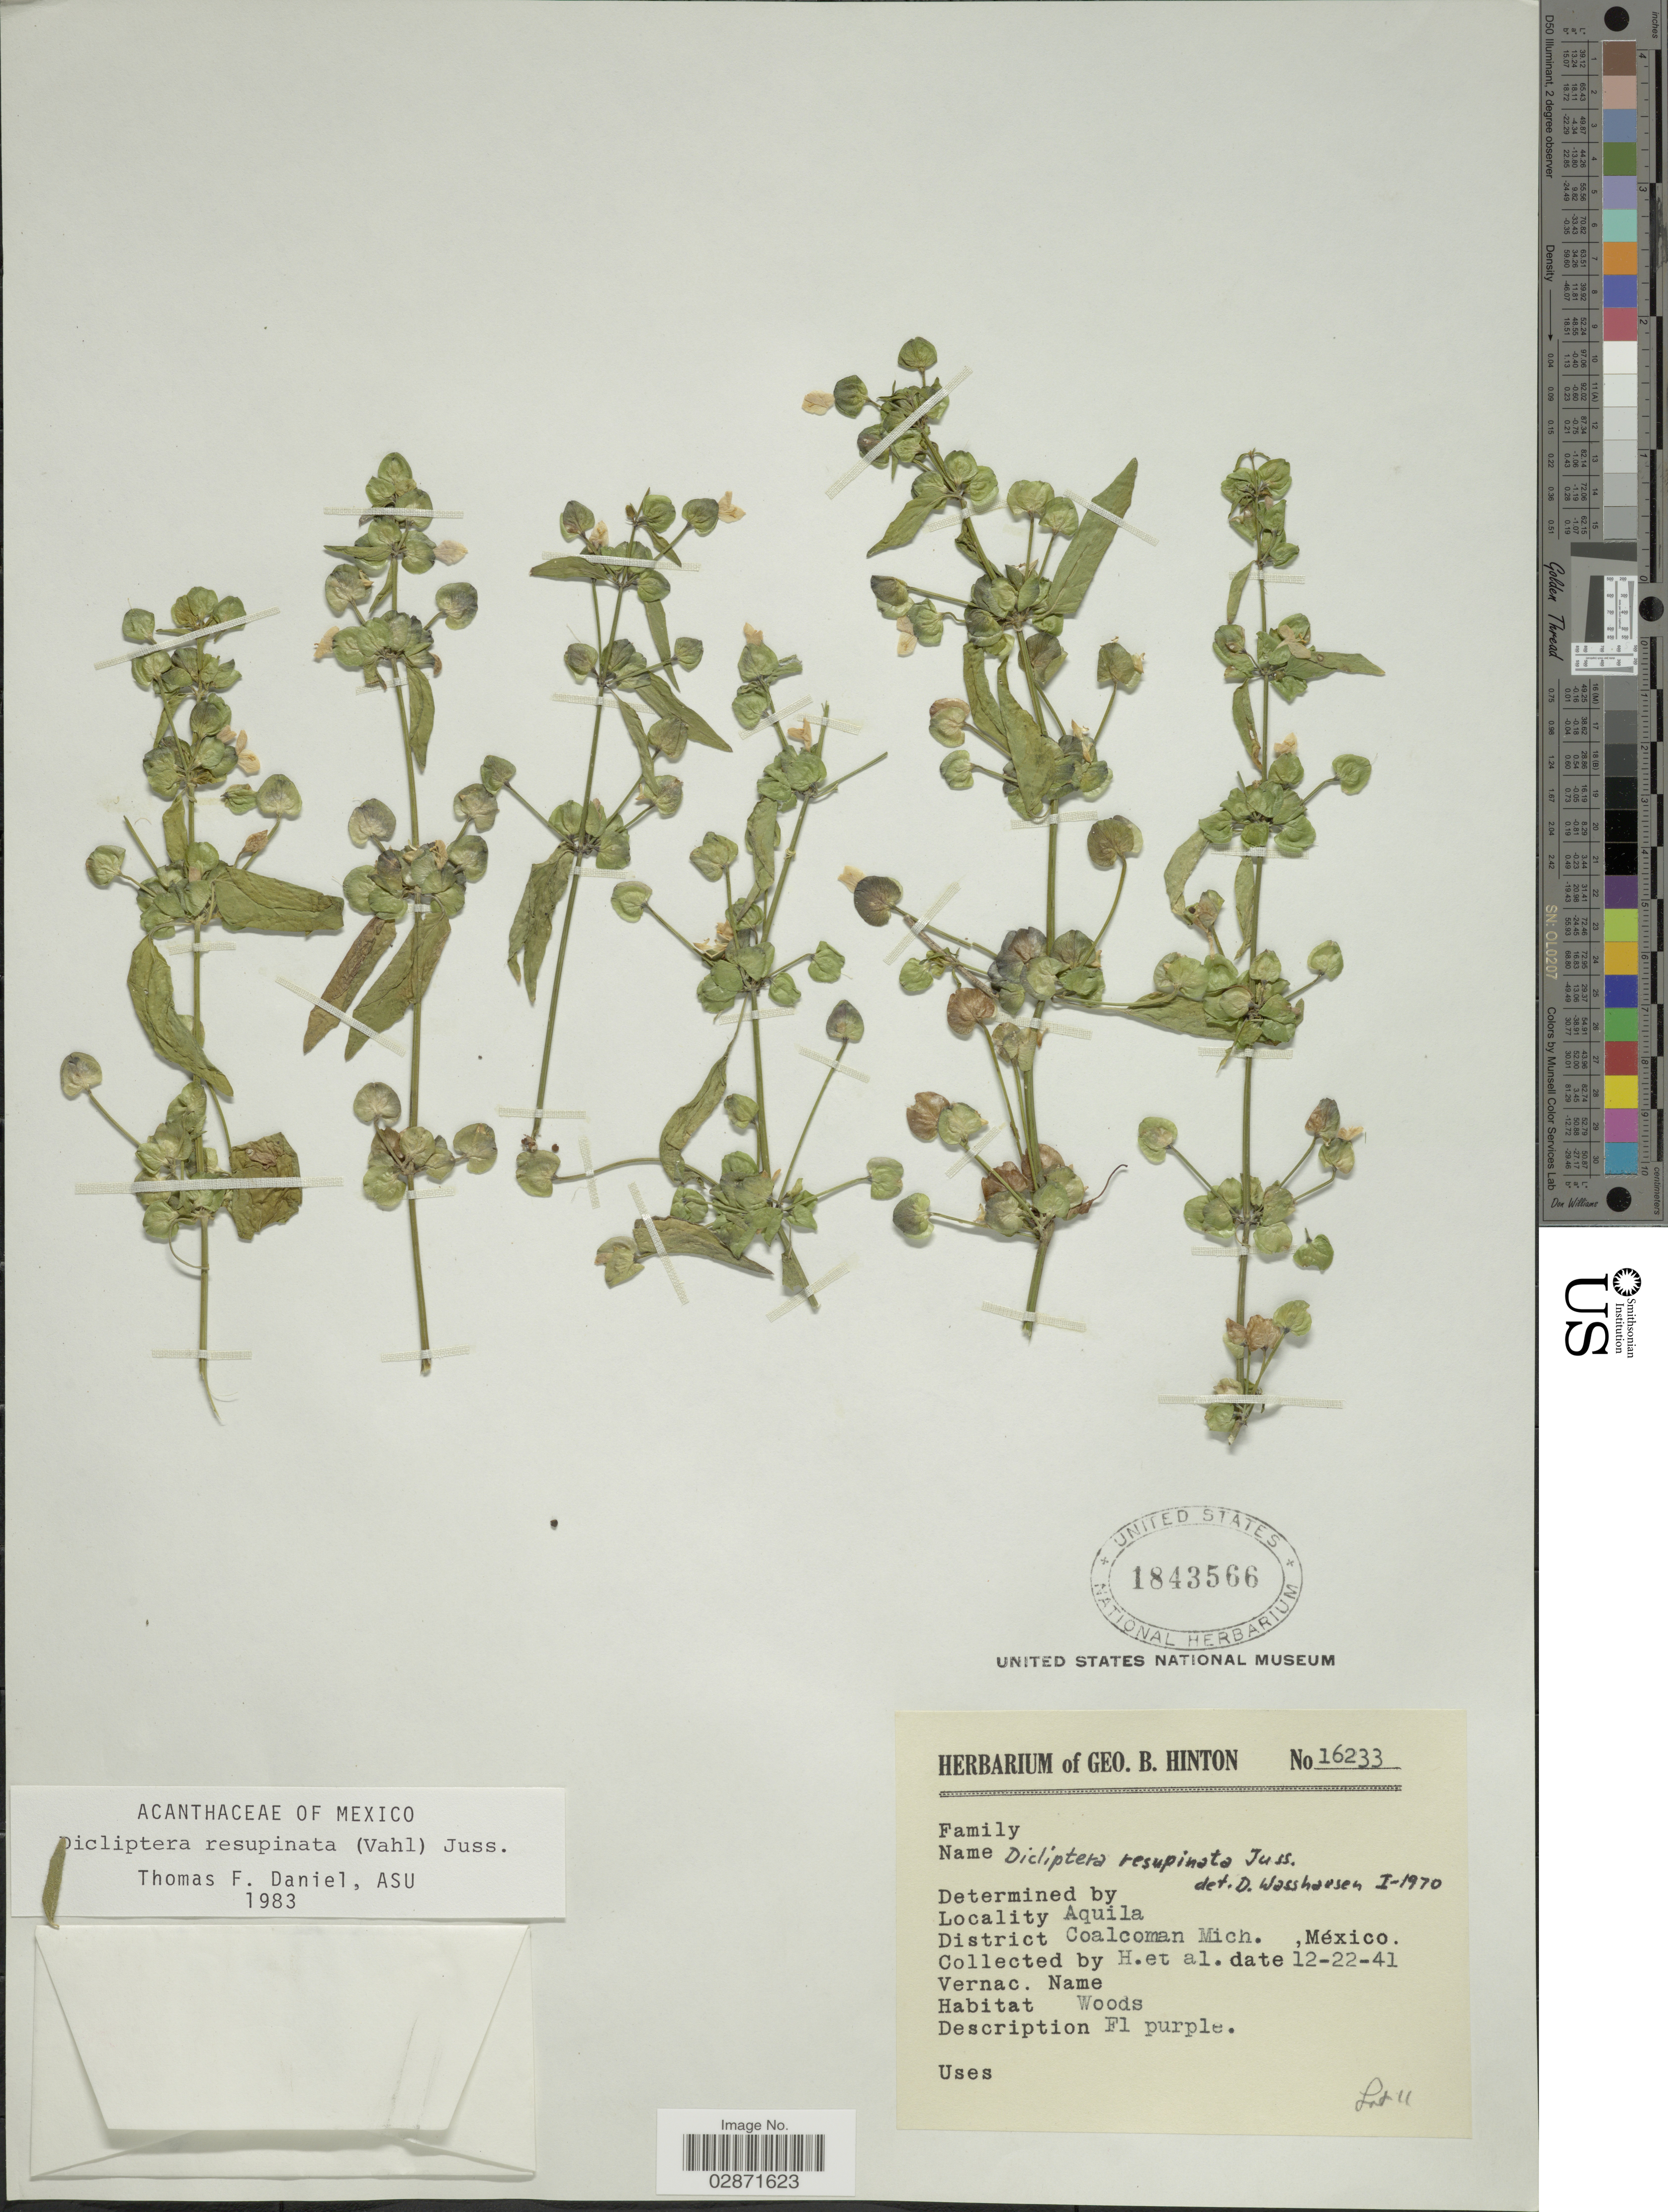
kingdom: Plantae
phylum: Tracheophyta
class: Magnoliopsida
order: Lamiales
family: Acanthaceae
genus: Dicliptera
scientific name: Dicliptera resupinata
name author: (Vahl) Juss.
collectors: G. B. Hinton & et al.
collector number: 16233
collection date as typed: Transcribed d/m/y: 22/12/41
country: Mexico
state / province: Michoacán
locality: Aquila, District Coalcoman Mich., México.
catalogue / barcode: US 1843566